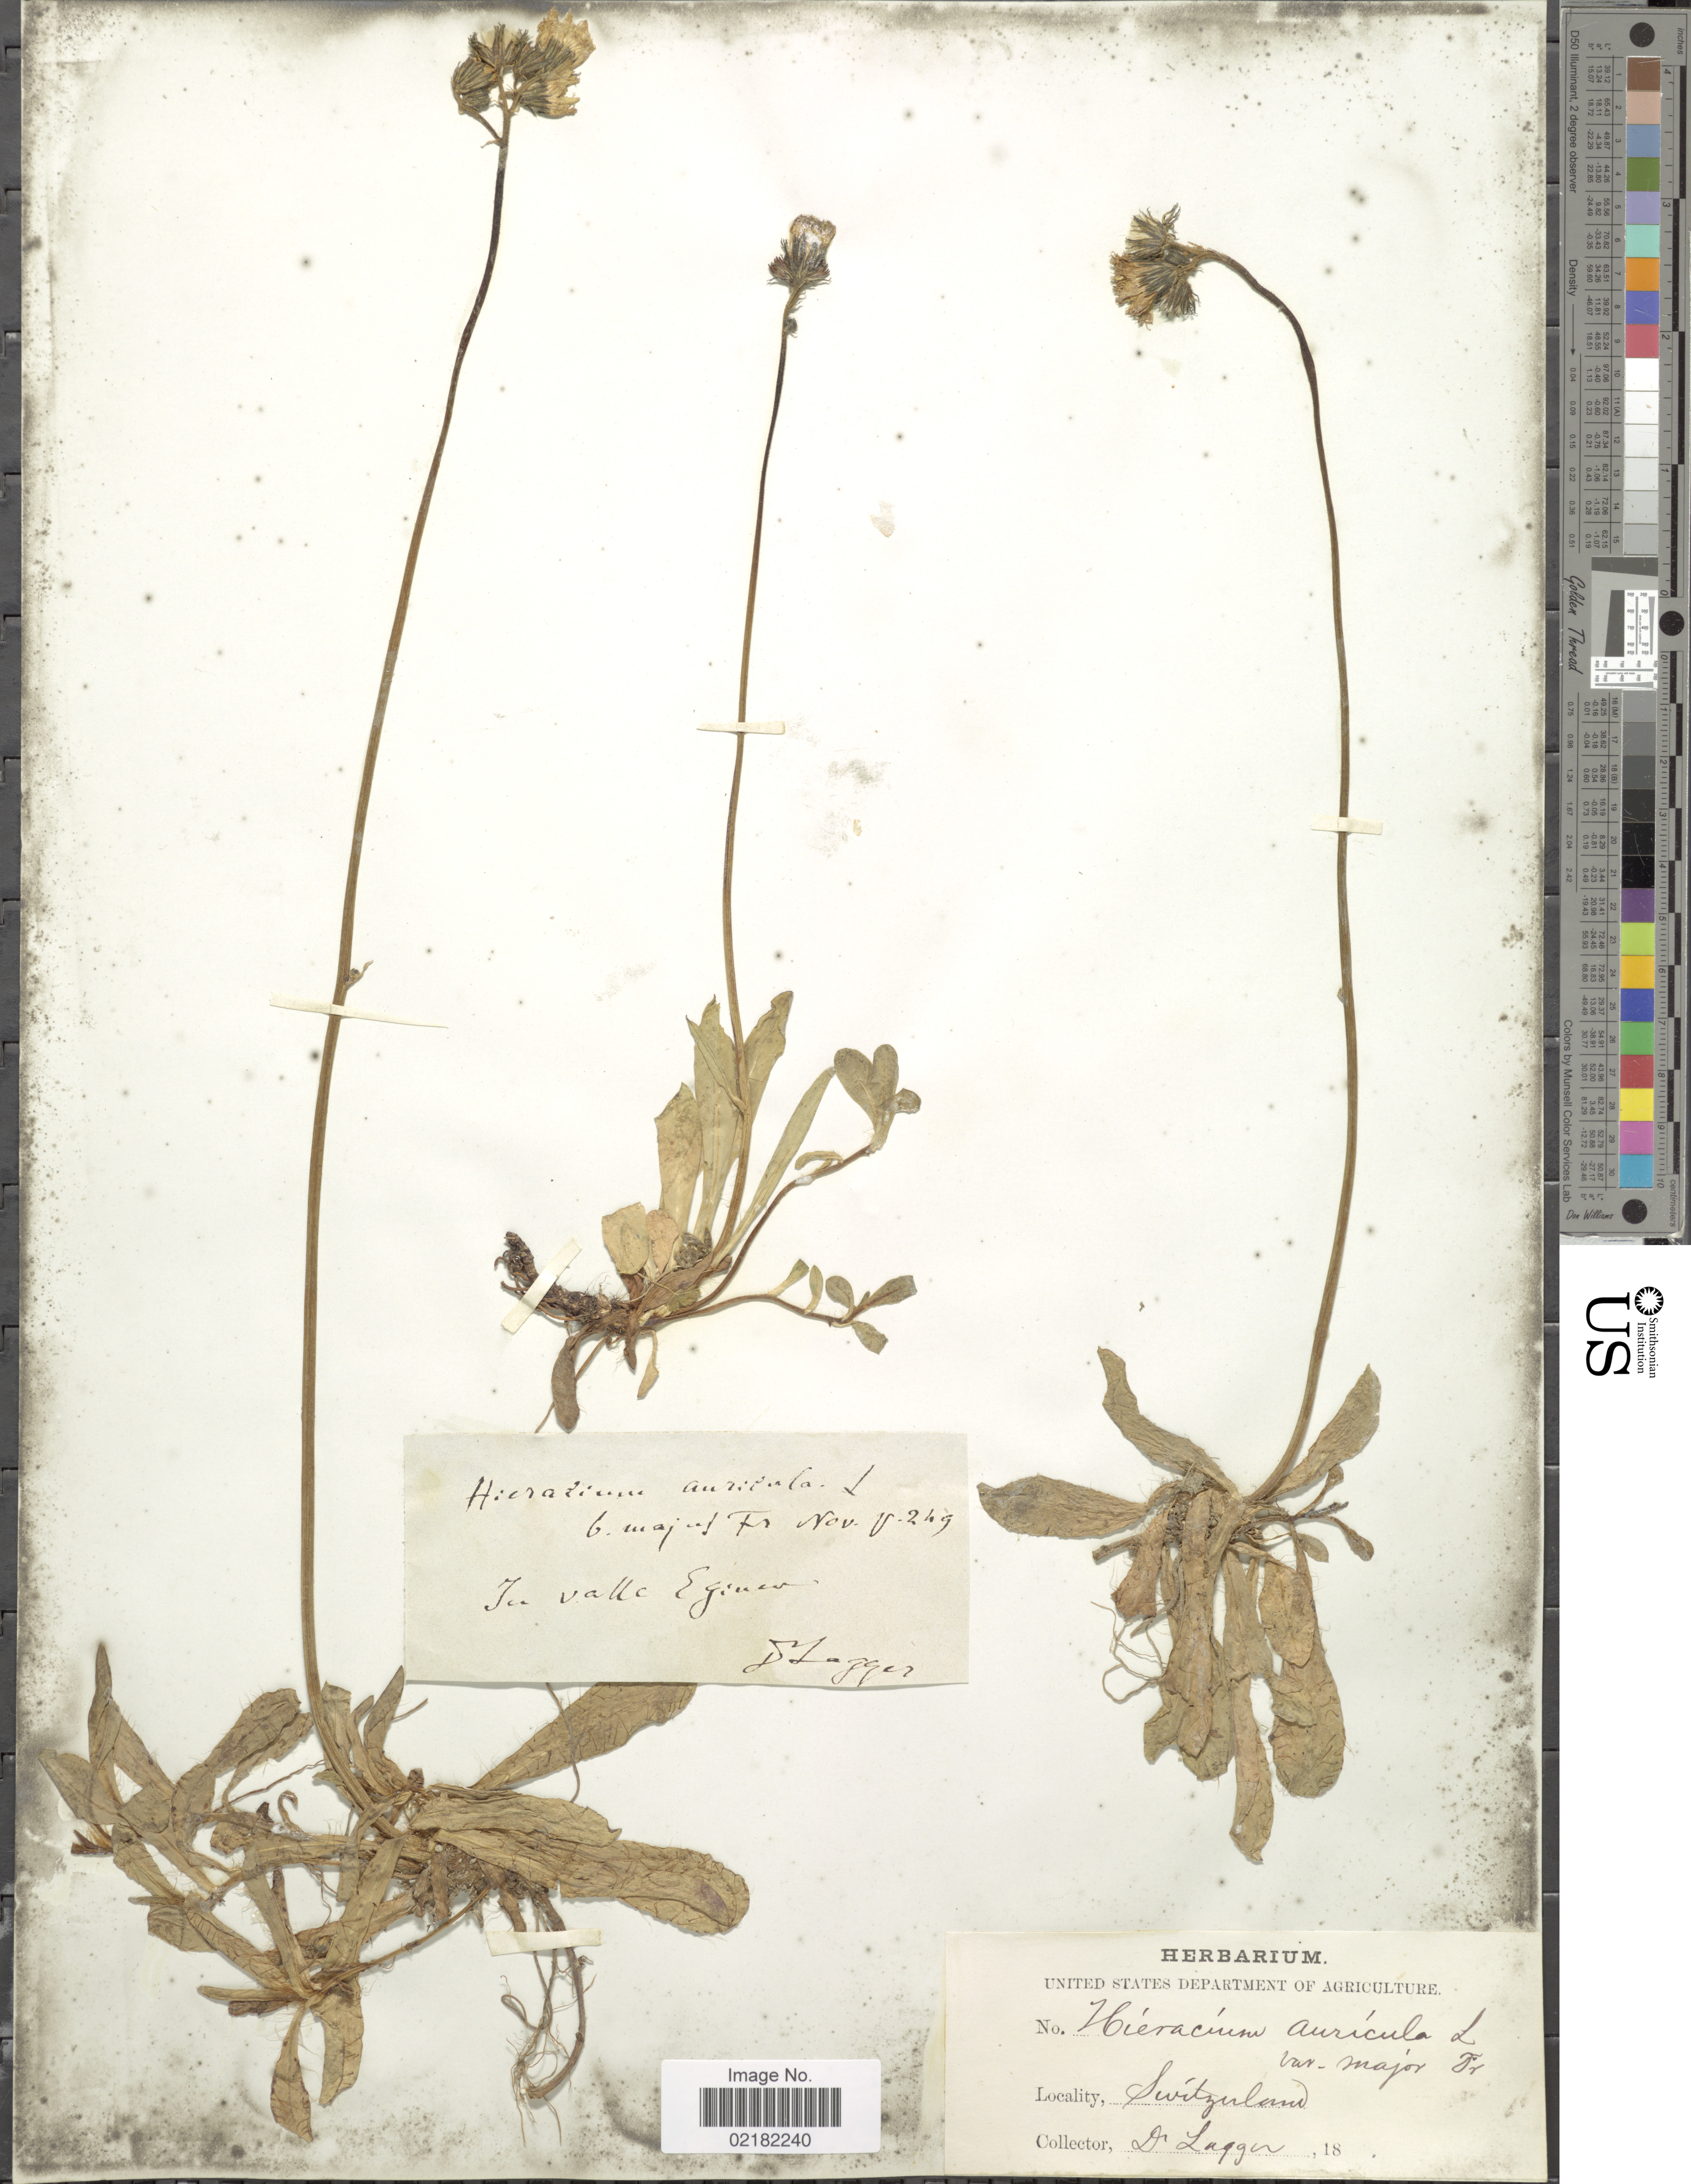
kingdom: Plantae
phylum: Tracheophyta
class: Magnoliopsida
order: Asterales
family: Asteraceae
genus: Pilosella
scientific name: Pilosella floribunda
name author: (Wimm. & Grab.) Fr. a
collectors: F. J. Lagger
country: Switzerland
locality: In valle Eginen.